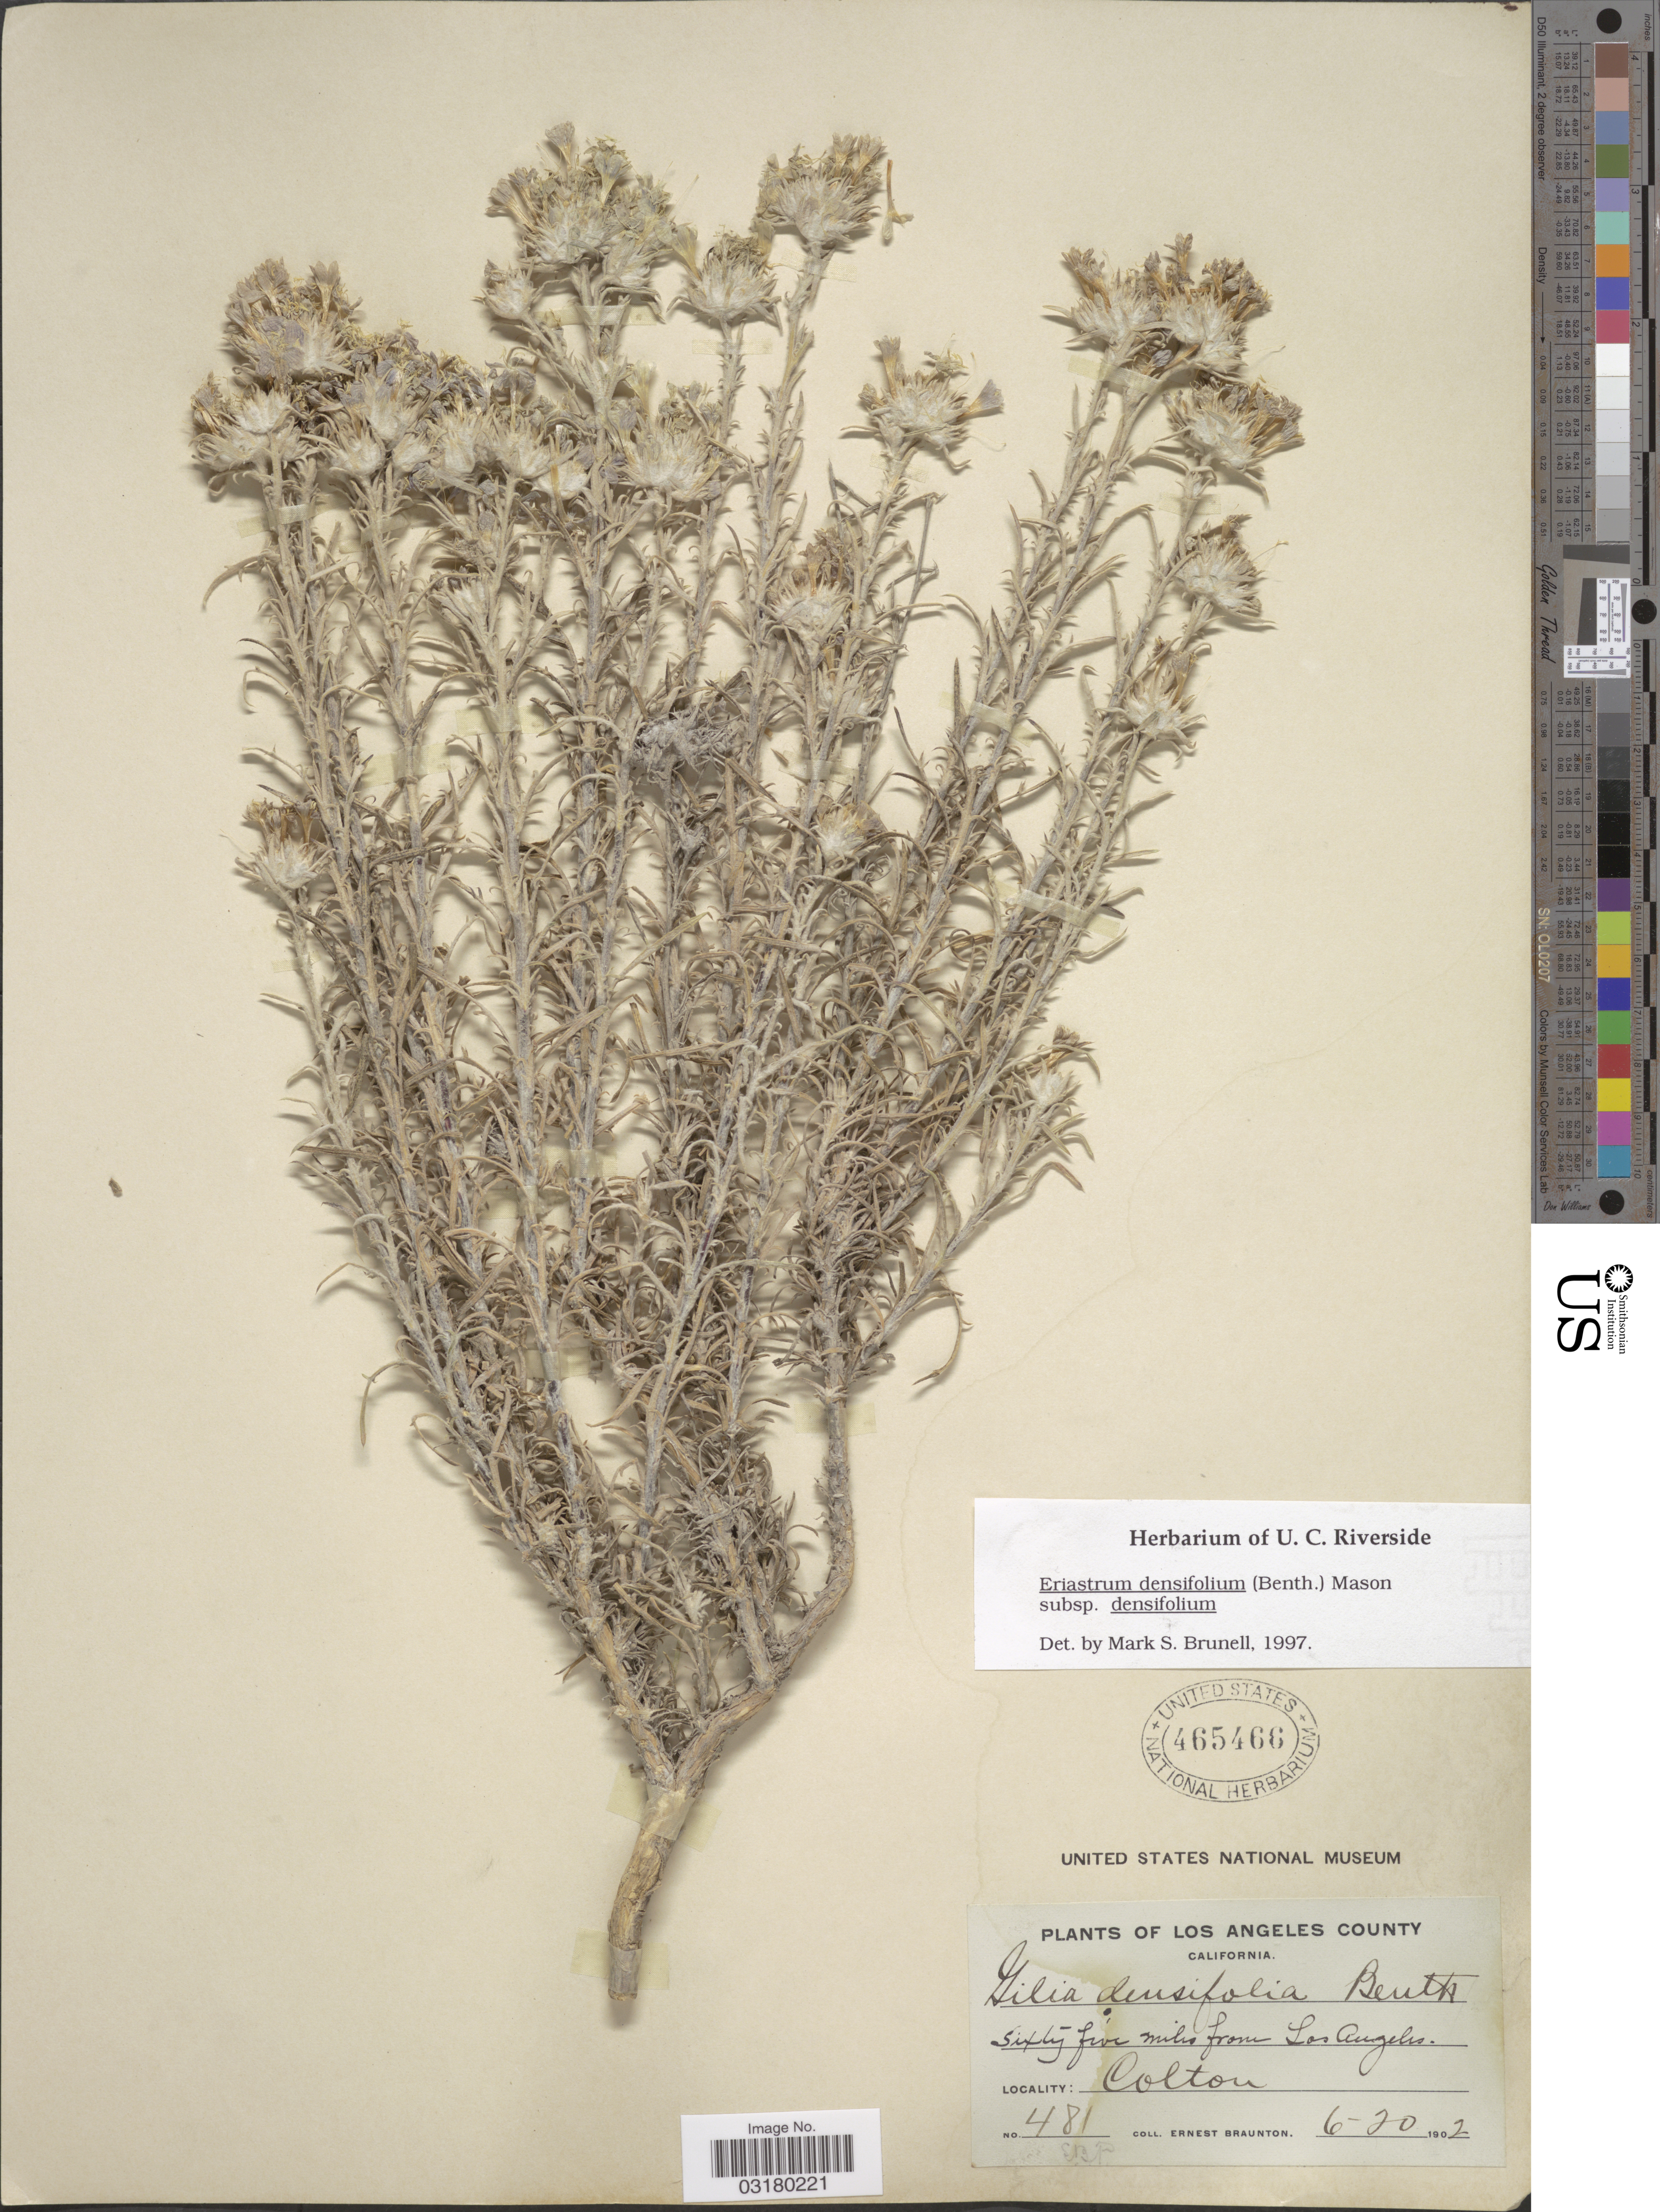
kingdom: Plantae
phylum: Tracheophyta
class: Magnoliopsida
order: Ericales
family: Polemoniaceae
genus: Eriastrum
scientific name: Eriastrum densifolium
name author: (Benth.) H. Mason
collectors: E. Braunton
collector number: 481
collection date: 1902-06-20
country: United States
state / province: California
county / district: Los Angeles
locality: Los Angeles County. Sixty five miles from Los Angeles. Colton.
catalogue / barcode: US 465466